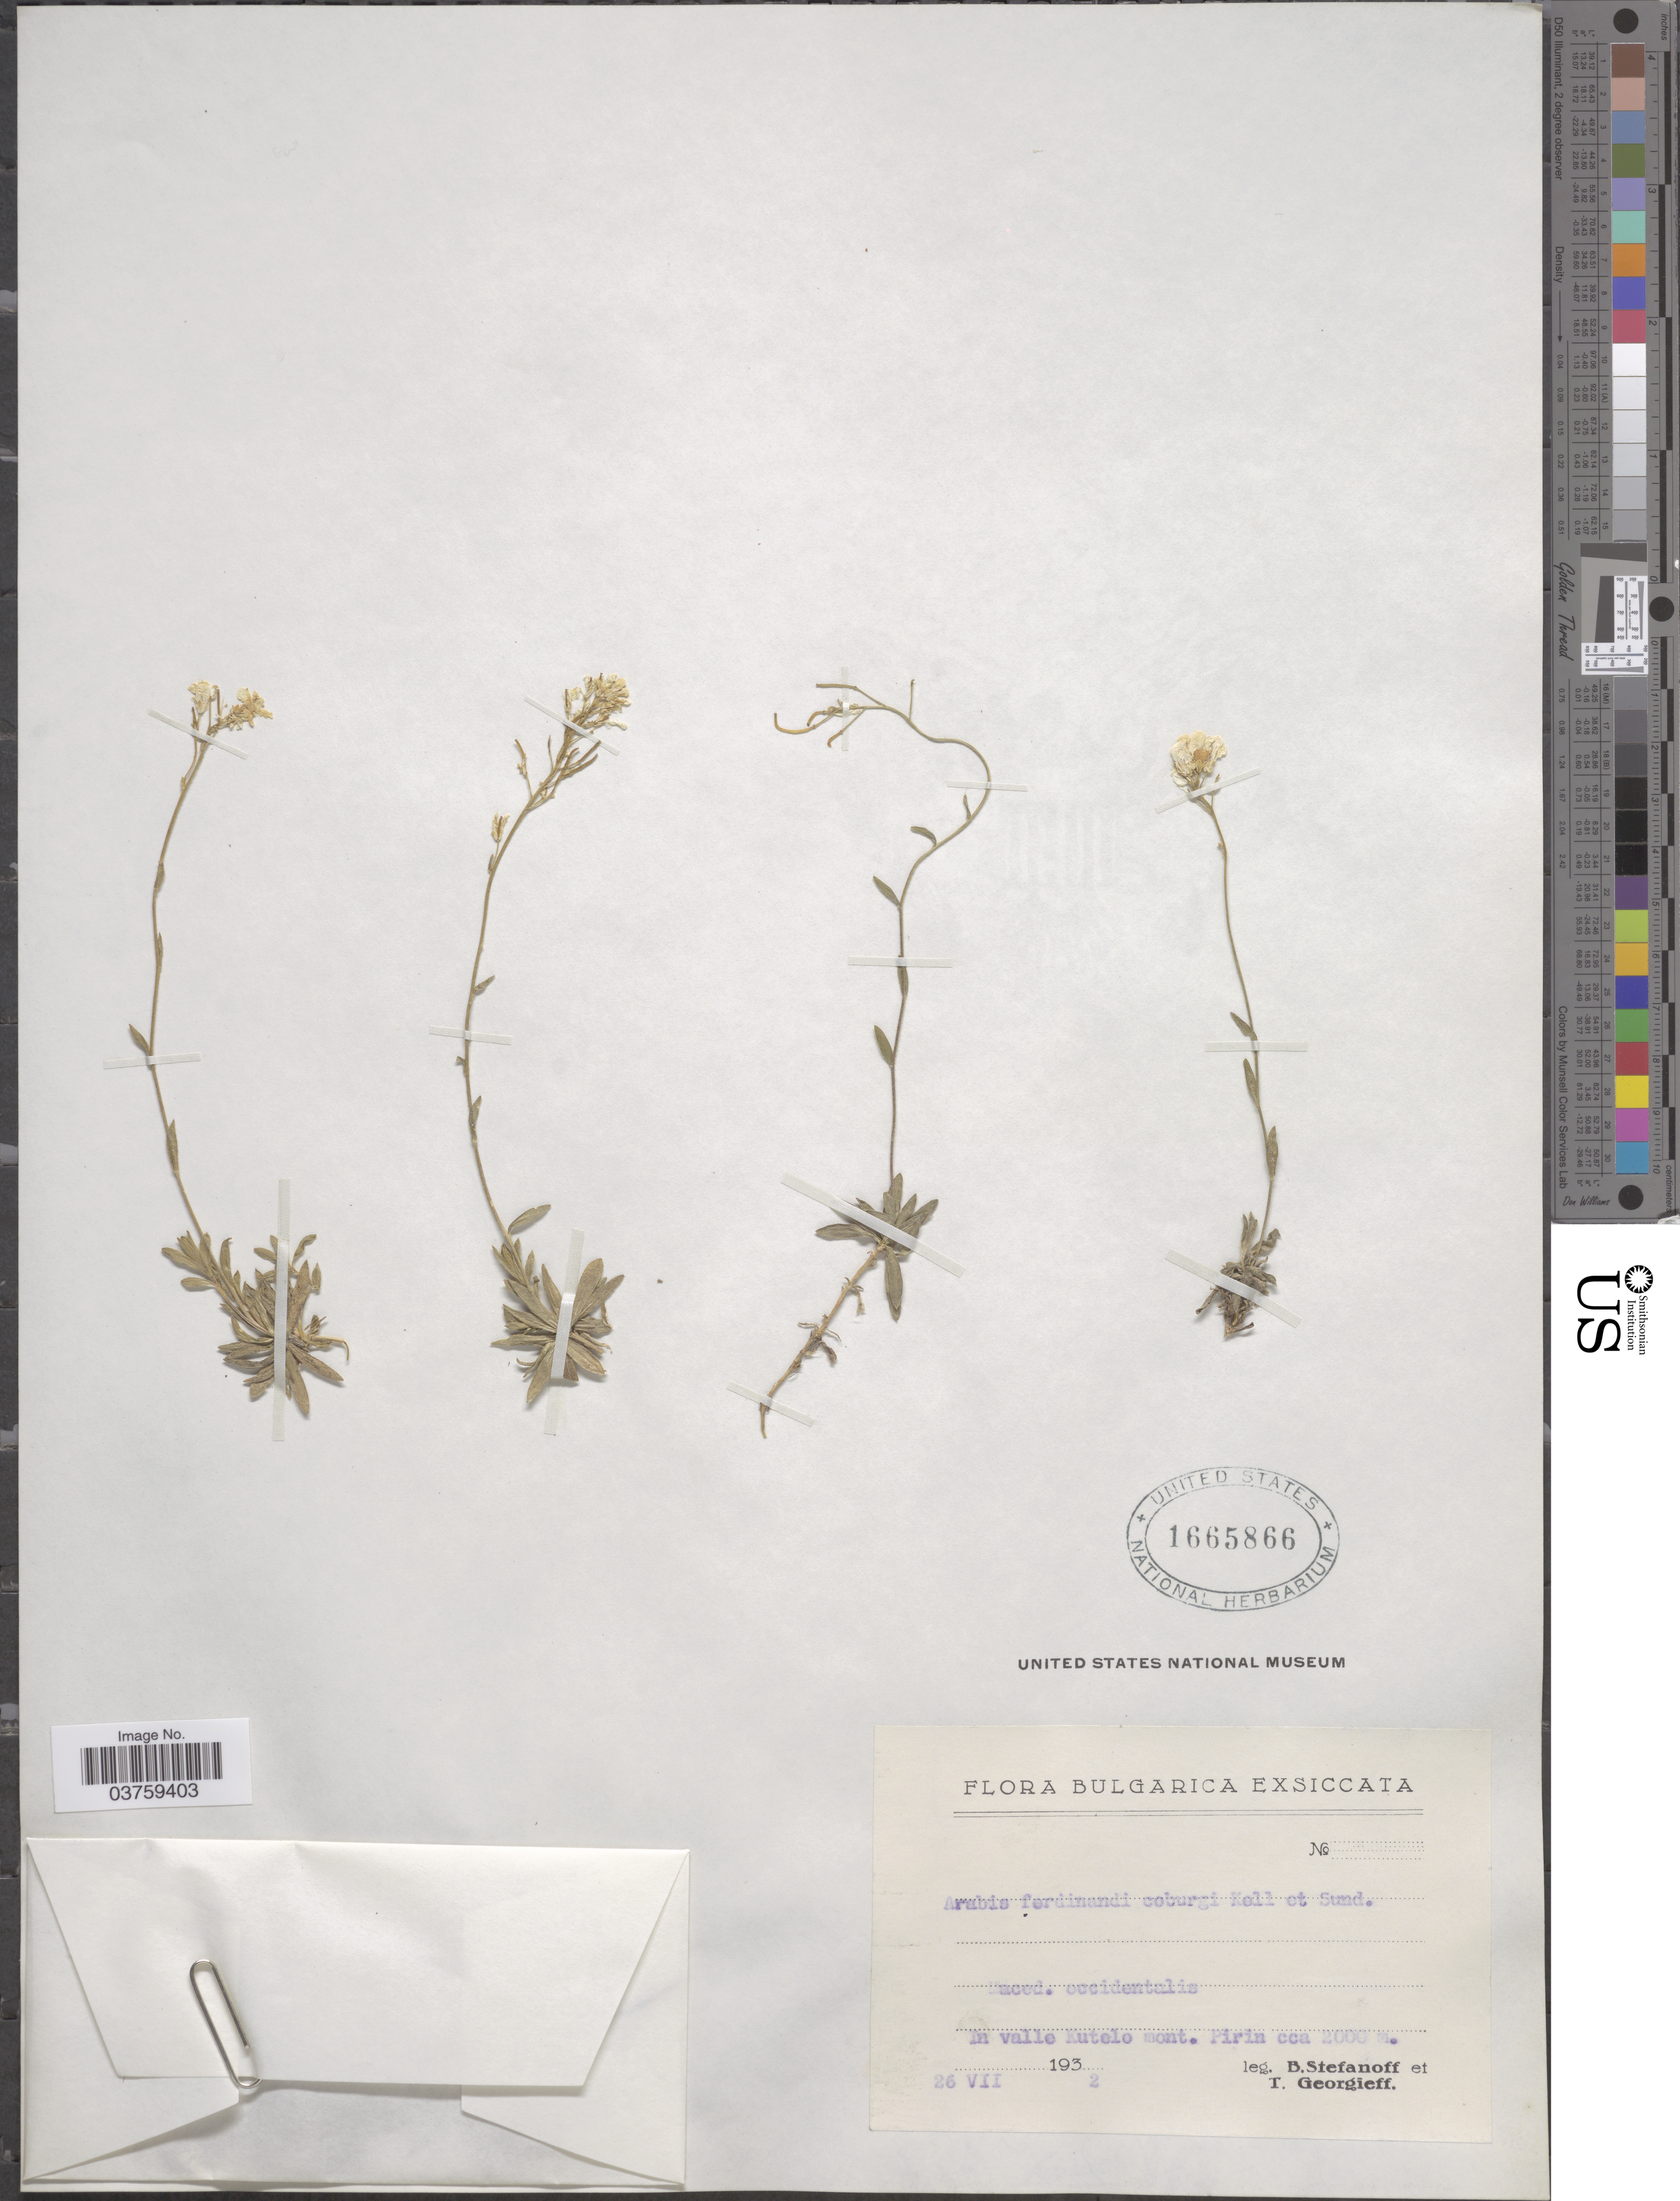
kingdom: Plantae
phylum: Tracheophyta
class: Magnoliopsida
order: Brassicales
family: Brassicaceae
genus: Arabis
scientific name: Arabis ferdinandi-coburgii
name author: Kell. & Suenderm.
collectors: B. Stefanoff & T. Georgieff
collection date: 1932-07-26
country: Bulgaria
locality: Bulgarica. In valle Kutelo mont. Pirin.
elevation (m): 2000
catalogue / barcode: US 1665866